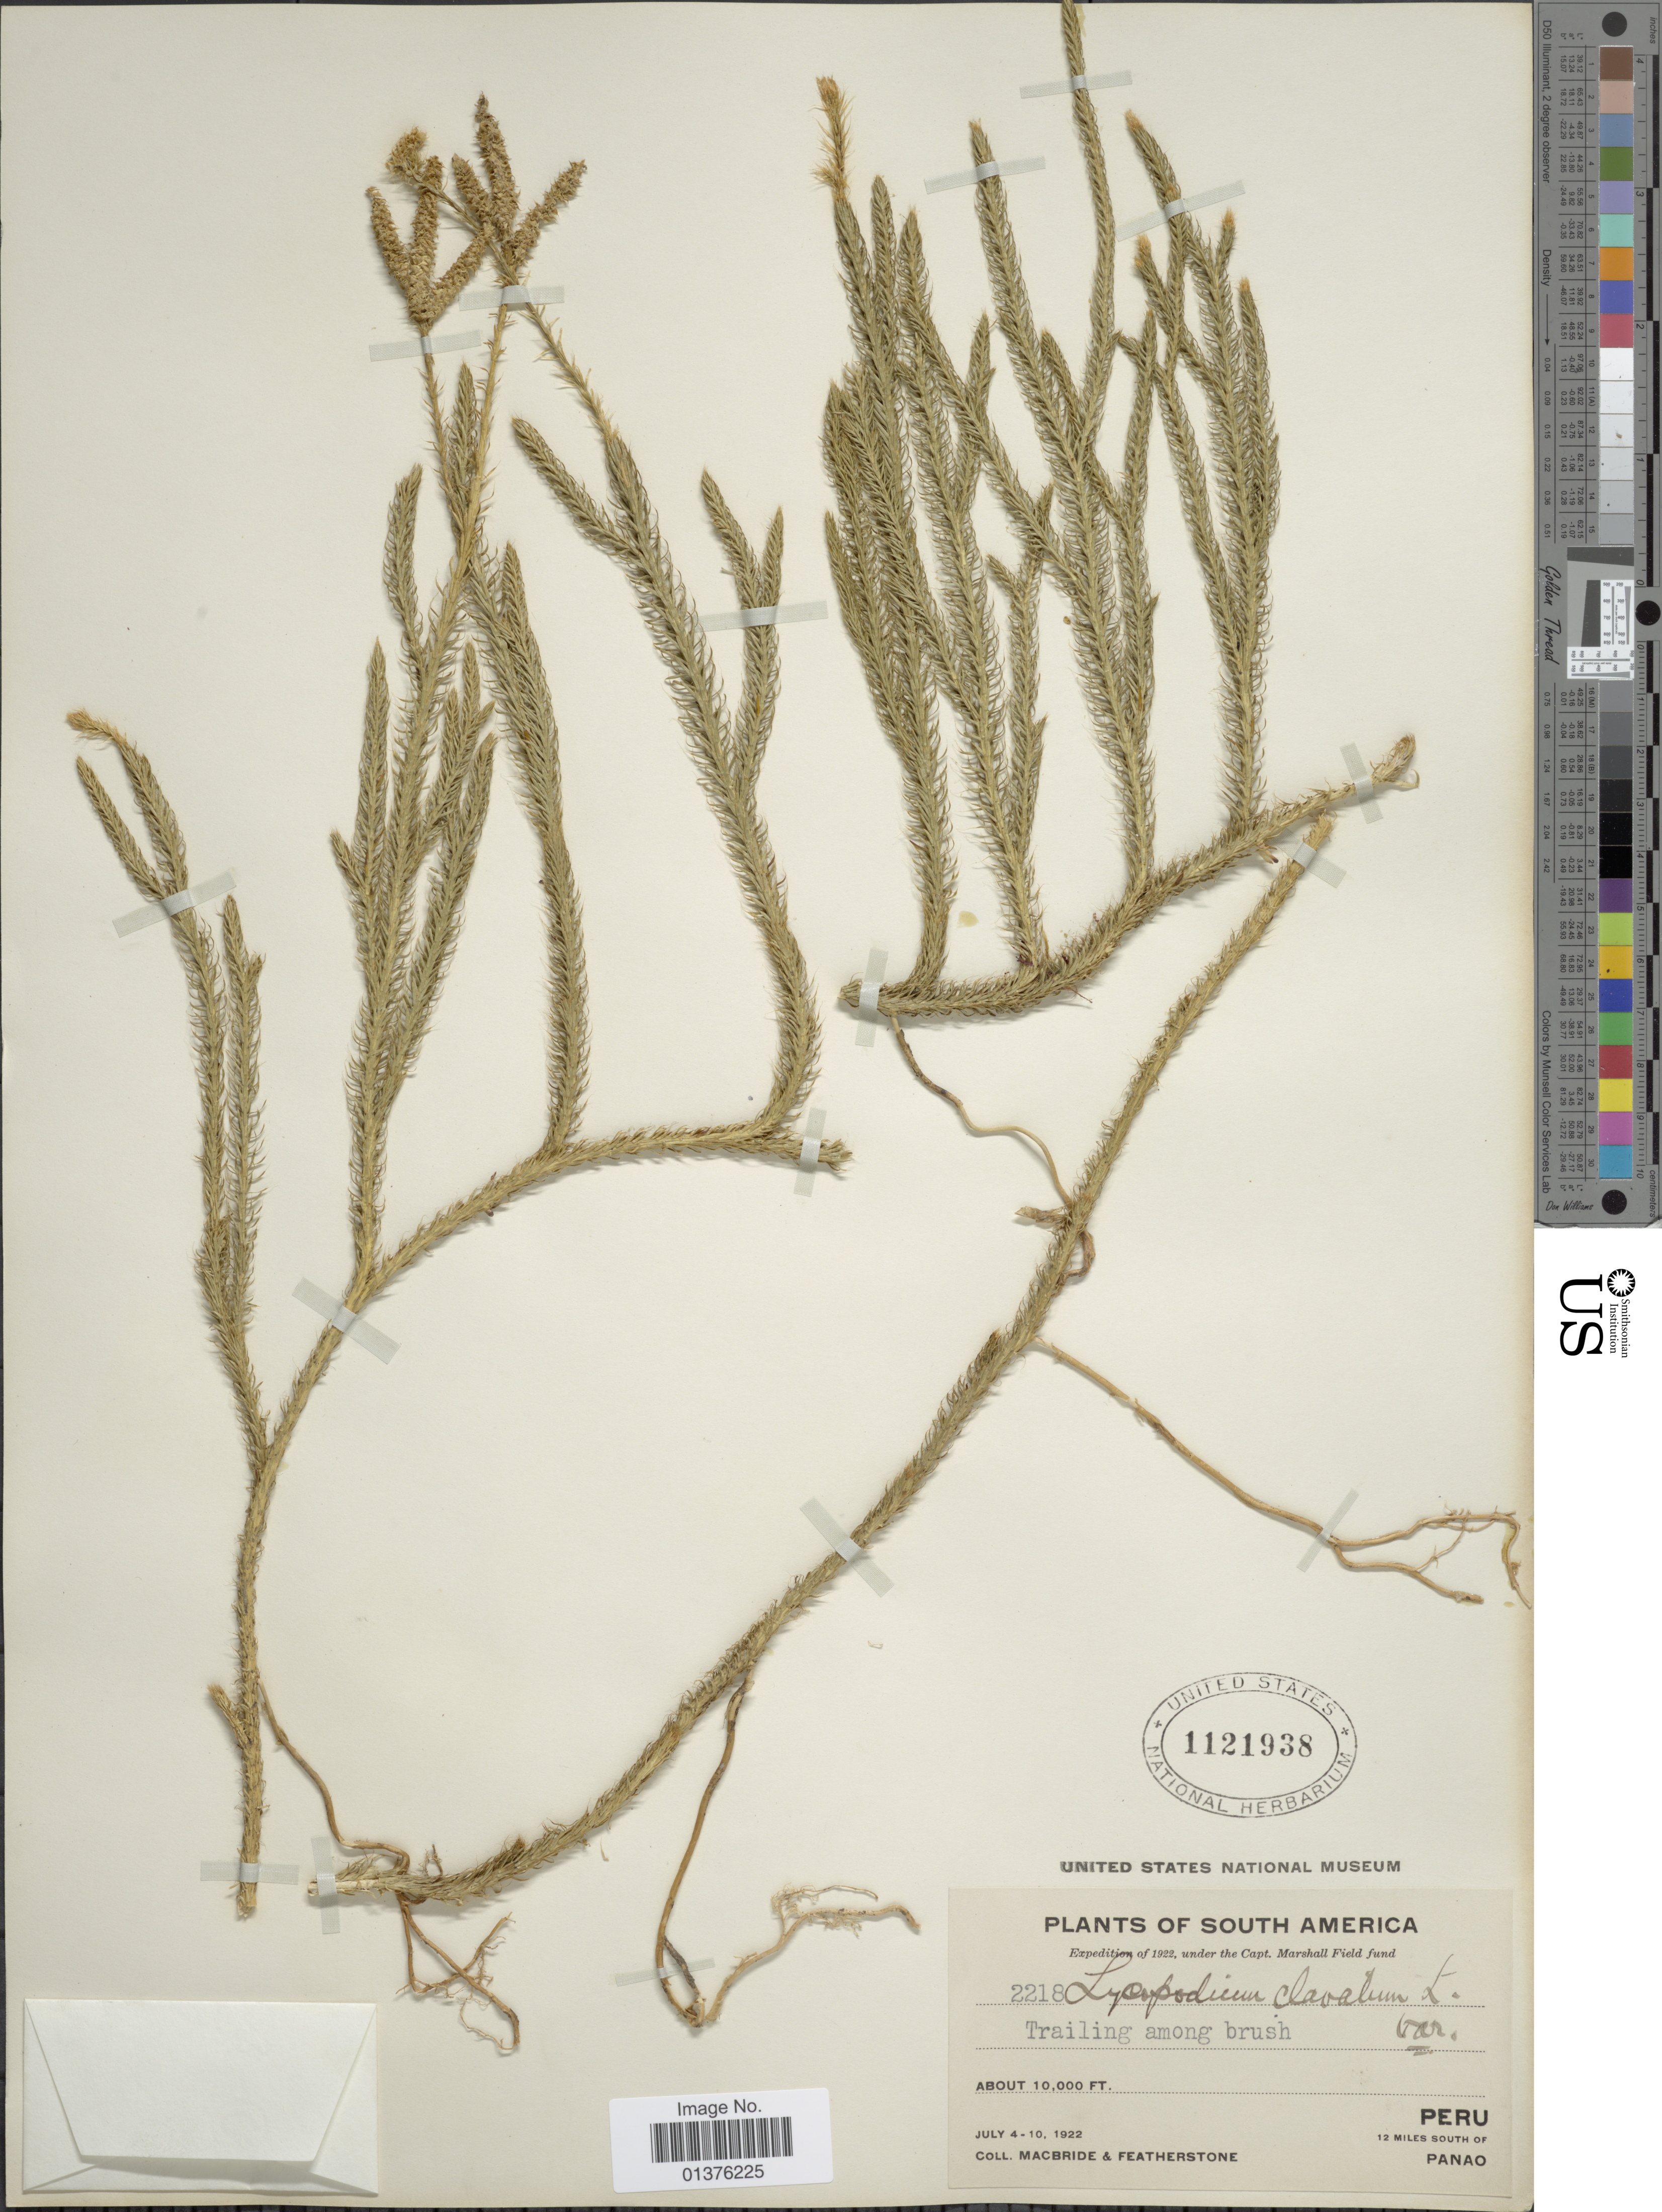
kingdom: Plantae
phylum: Tracheophyta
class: Lycopodiopsida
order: Lycopodiales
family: Lycopodiaceae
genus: Lycopodium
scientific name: Lycopodium clavatum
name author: L.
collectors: J. F. Macbride & -. Featherstone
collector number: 2218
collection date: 1922-07-04/1922-07-10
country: Peru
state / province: Huánuco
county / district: Pachitea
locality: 12 miles S of Panao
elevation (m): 3048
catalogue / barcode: US 1121938